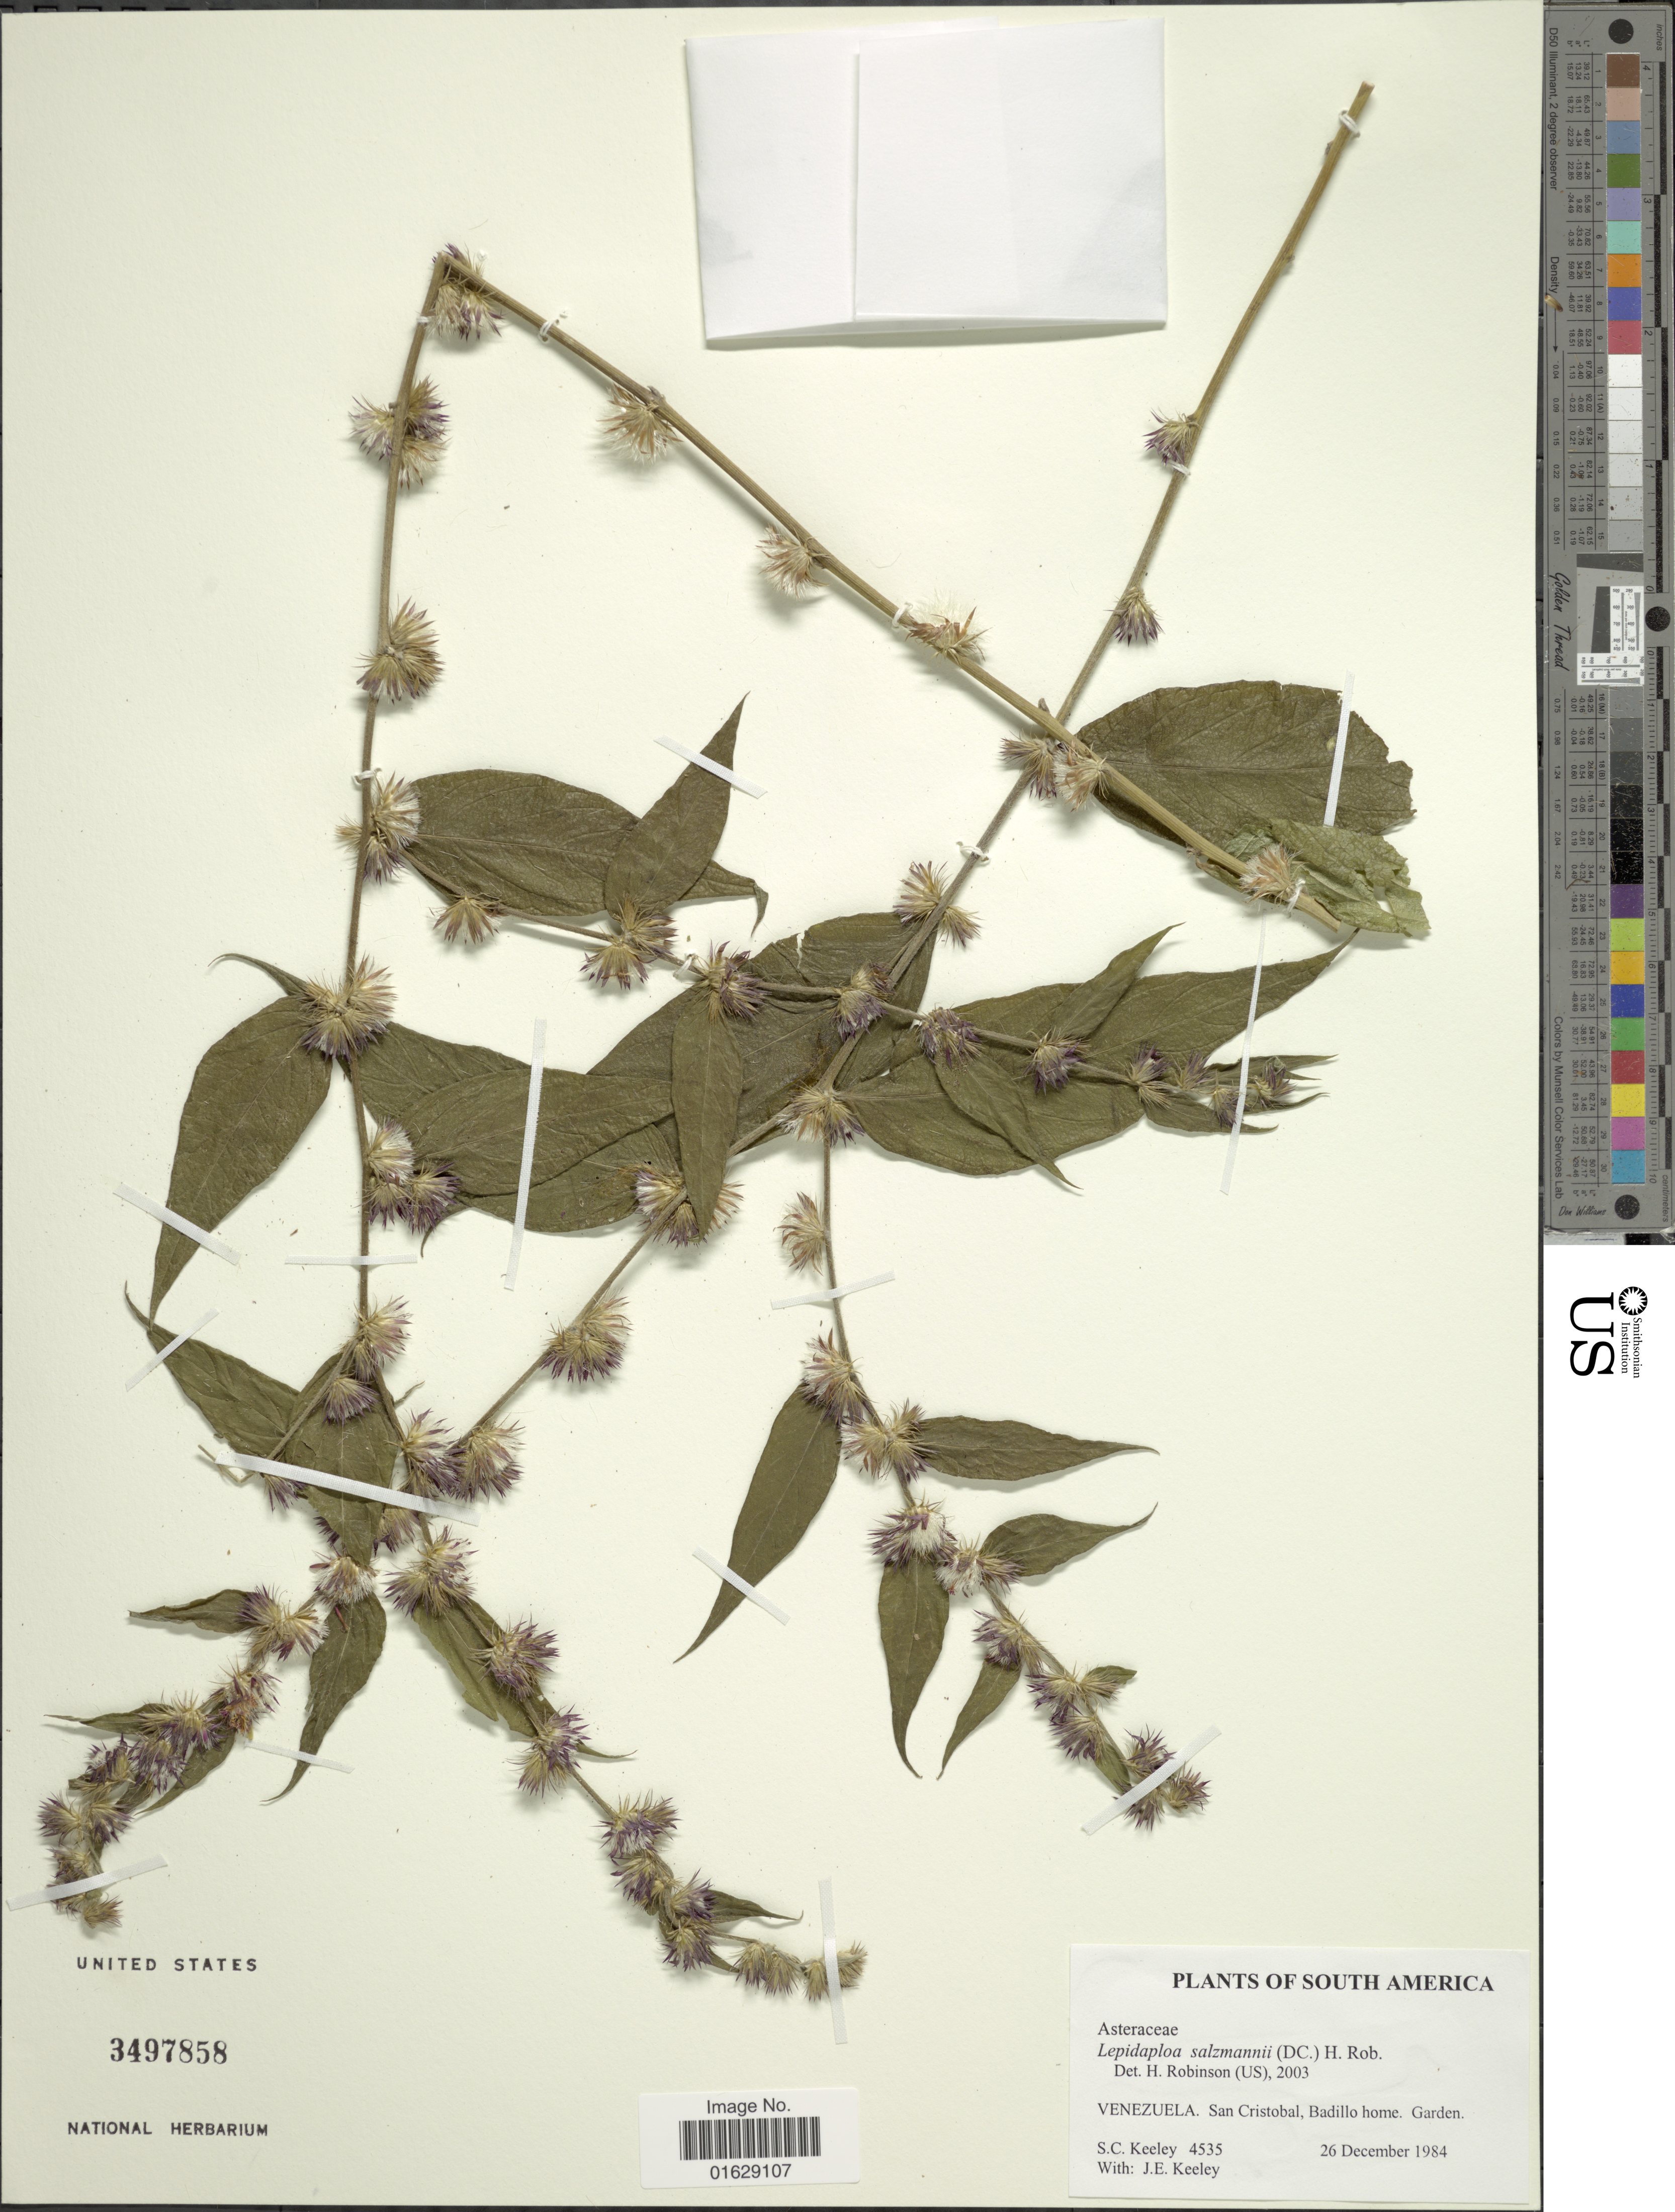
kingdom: Plantae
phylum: Tracheophyta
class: Magnoliopsida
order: Asterales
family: Asteraceae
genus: Lepidaploa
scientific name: Lepidaploa salzmannii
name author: (DC.) H. Rob.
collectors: S. C. Keeley & J. E. Keeley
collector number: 4535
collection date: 1984-12-26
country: Venezuela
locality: San Cristobal, Badillo home. Garden.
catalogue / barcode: US 3497858